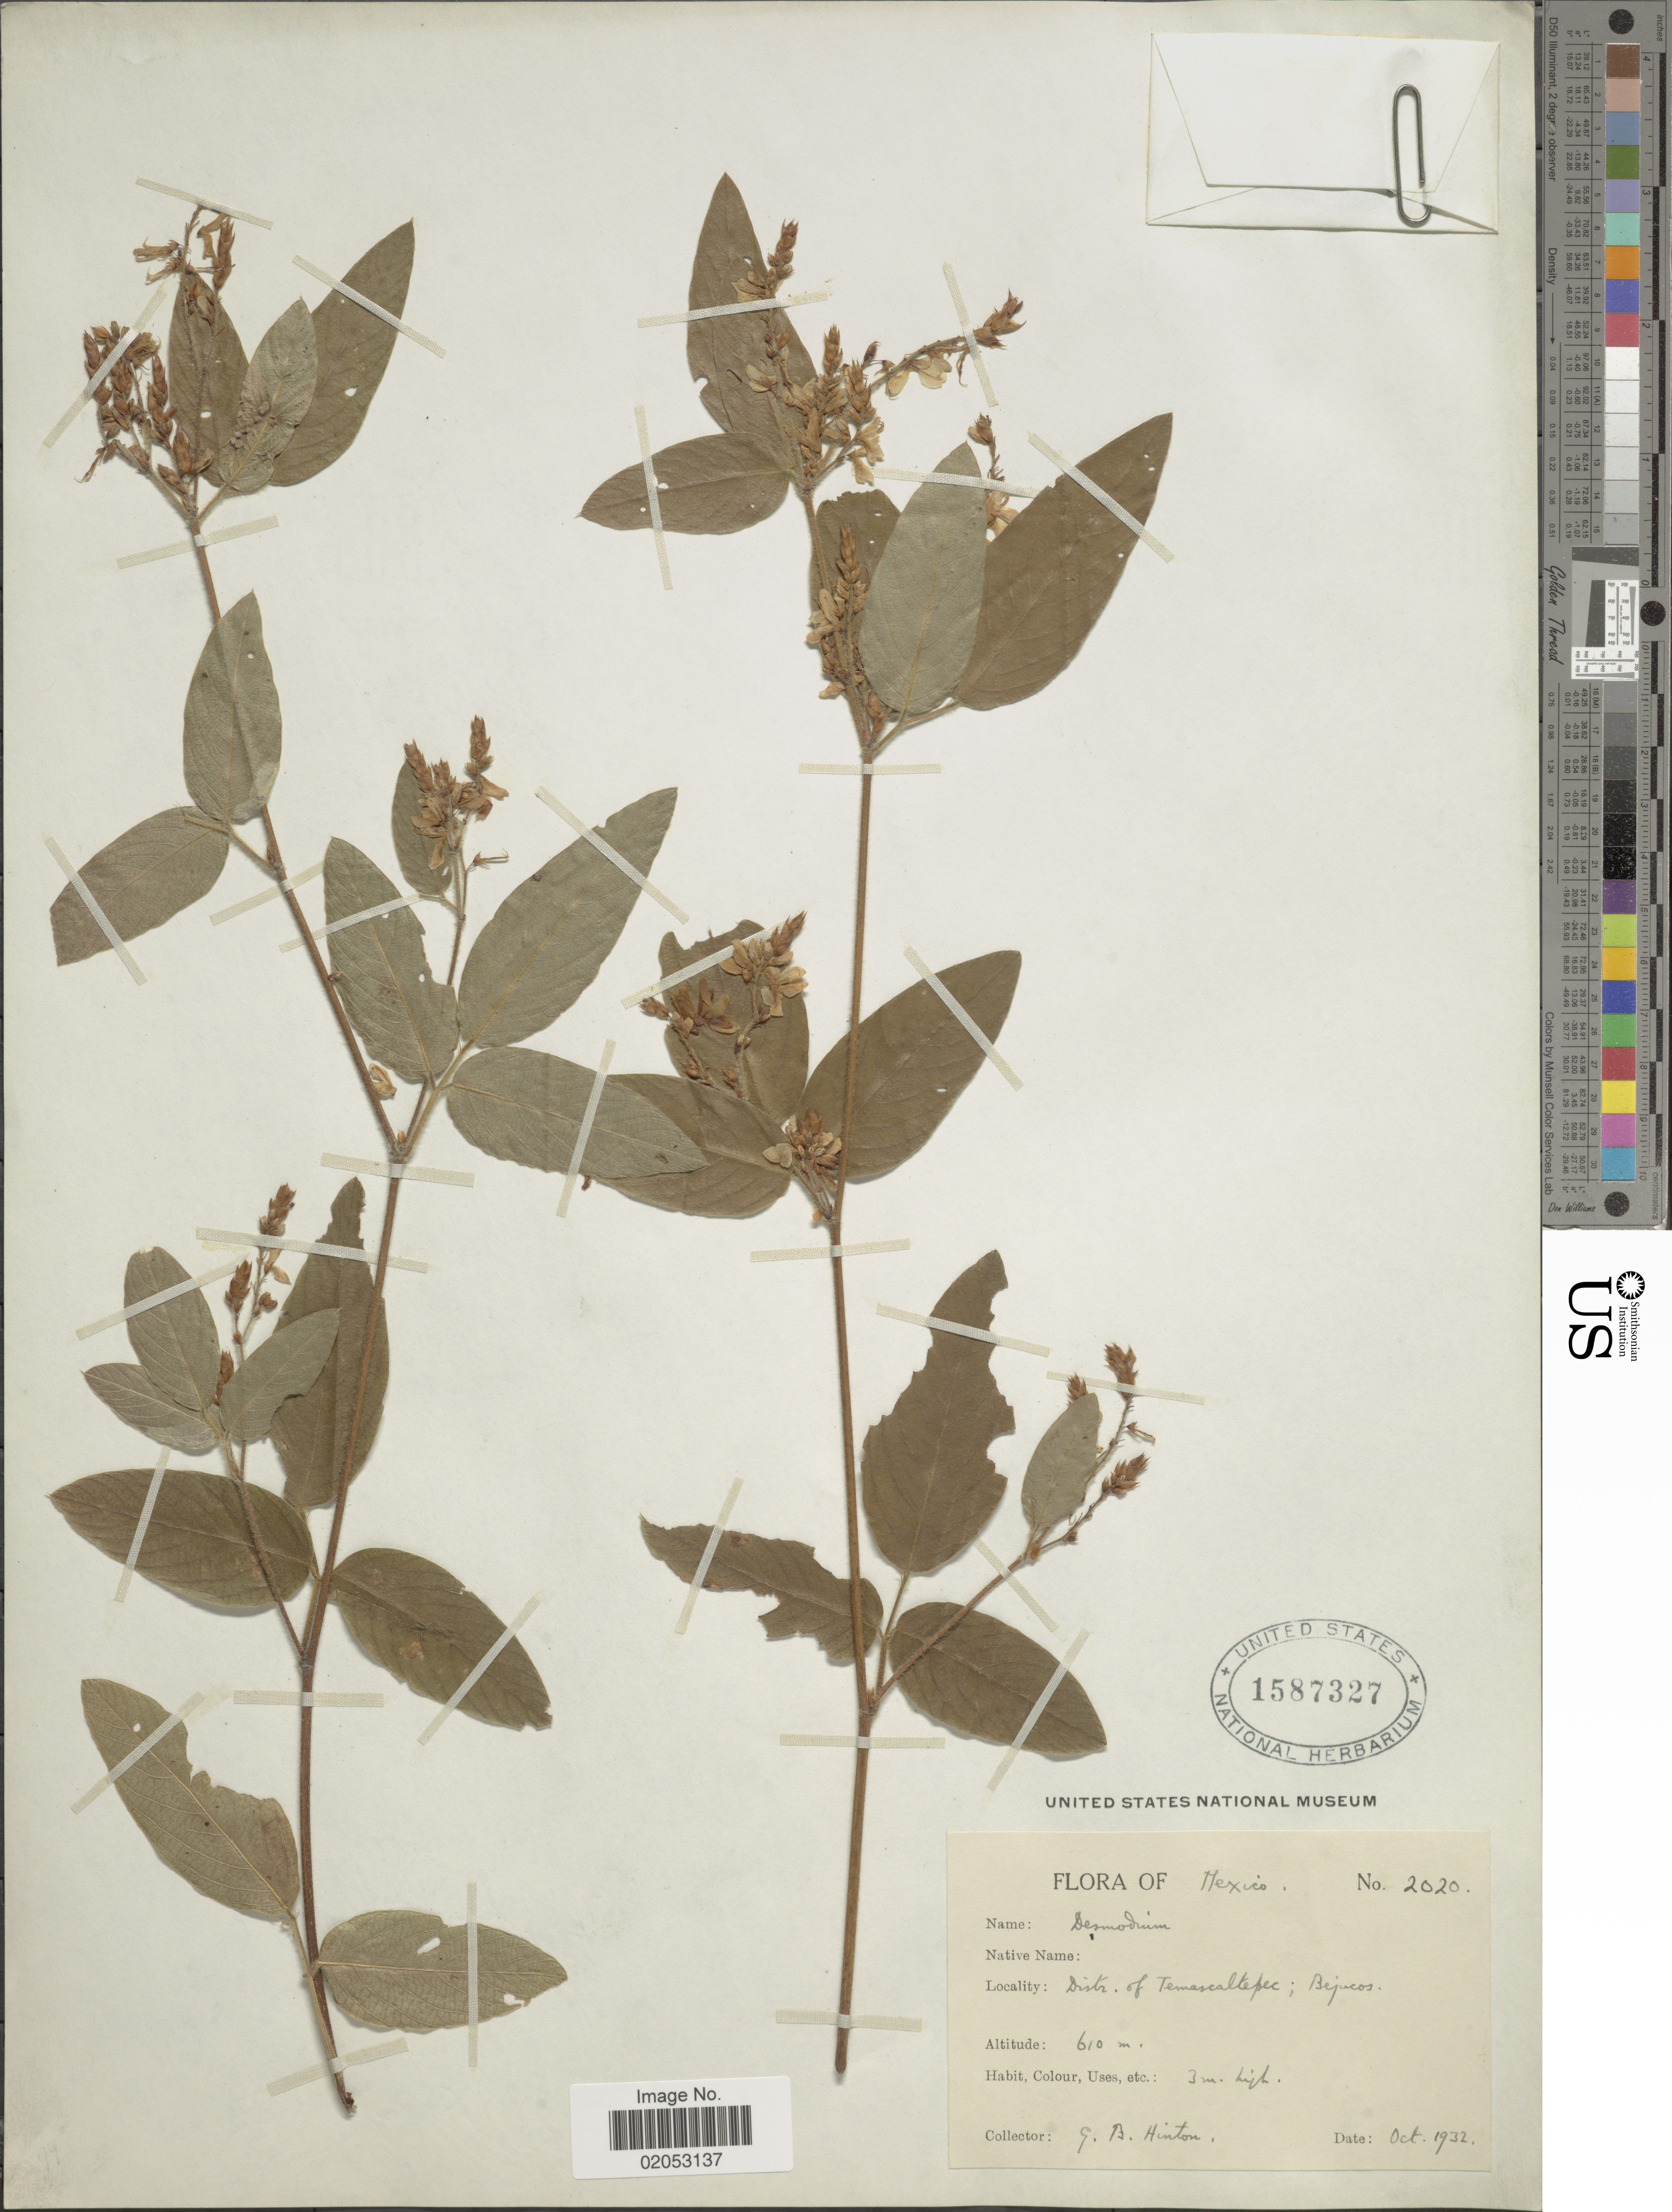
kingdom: Plantae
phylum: Tracheophyta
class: Magnoliopsida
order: Fabales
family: Fabaceae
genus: Desmodium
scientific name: Desmodium sp.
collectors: G. B. Hinton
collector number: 2020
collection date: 1932-10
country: Mexico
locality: Distr. of Temascaltepec; Bejucos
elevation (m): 610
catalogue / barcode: US 1587327